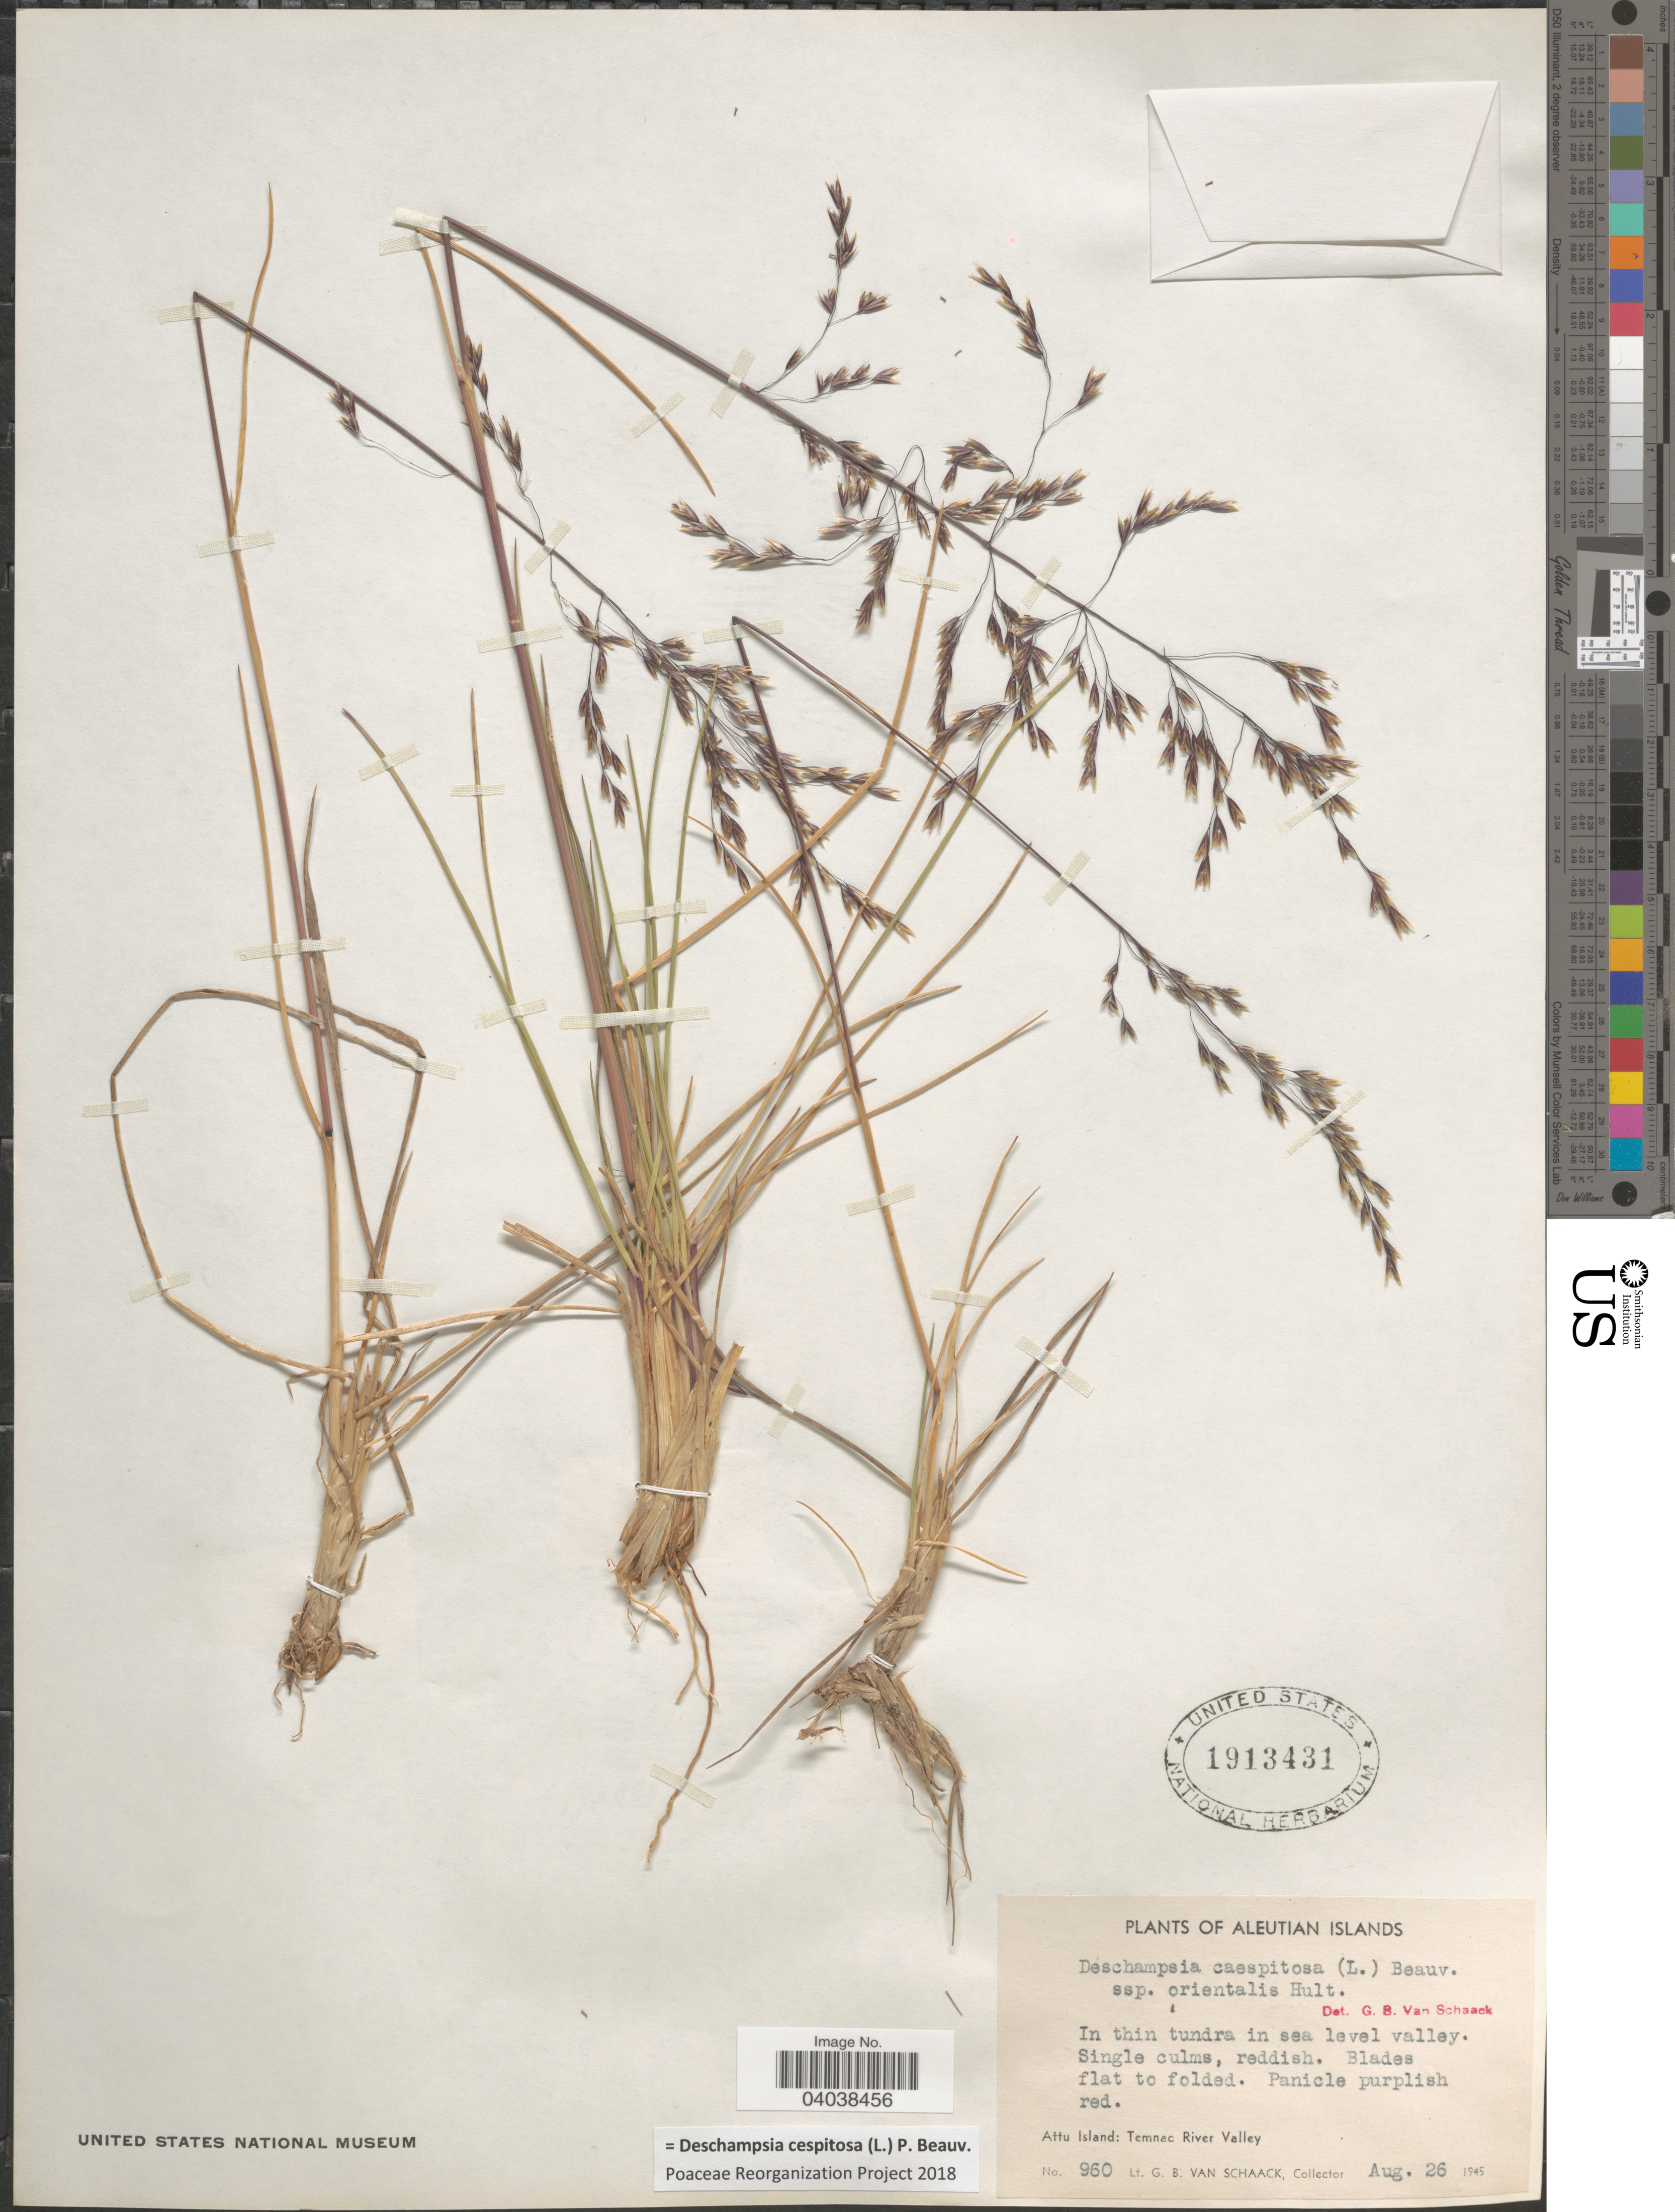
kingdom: Plantae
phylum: Tracheophyta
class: Liliopsida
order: Poales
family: Poaceae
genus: Deschampsia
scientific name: Deschampsia cespitosa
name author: (L.) P. Beauv.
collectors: G. Van Schaack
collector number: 960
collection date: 1945-08-26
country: United States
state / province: Alaska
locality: Aleutian Islands. Attu Island: Temnac River Valley.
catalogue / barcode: US 1913431